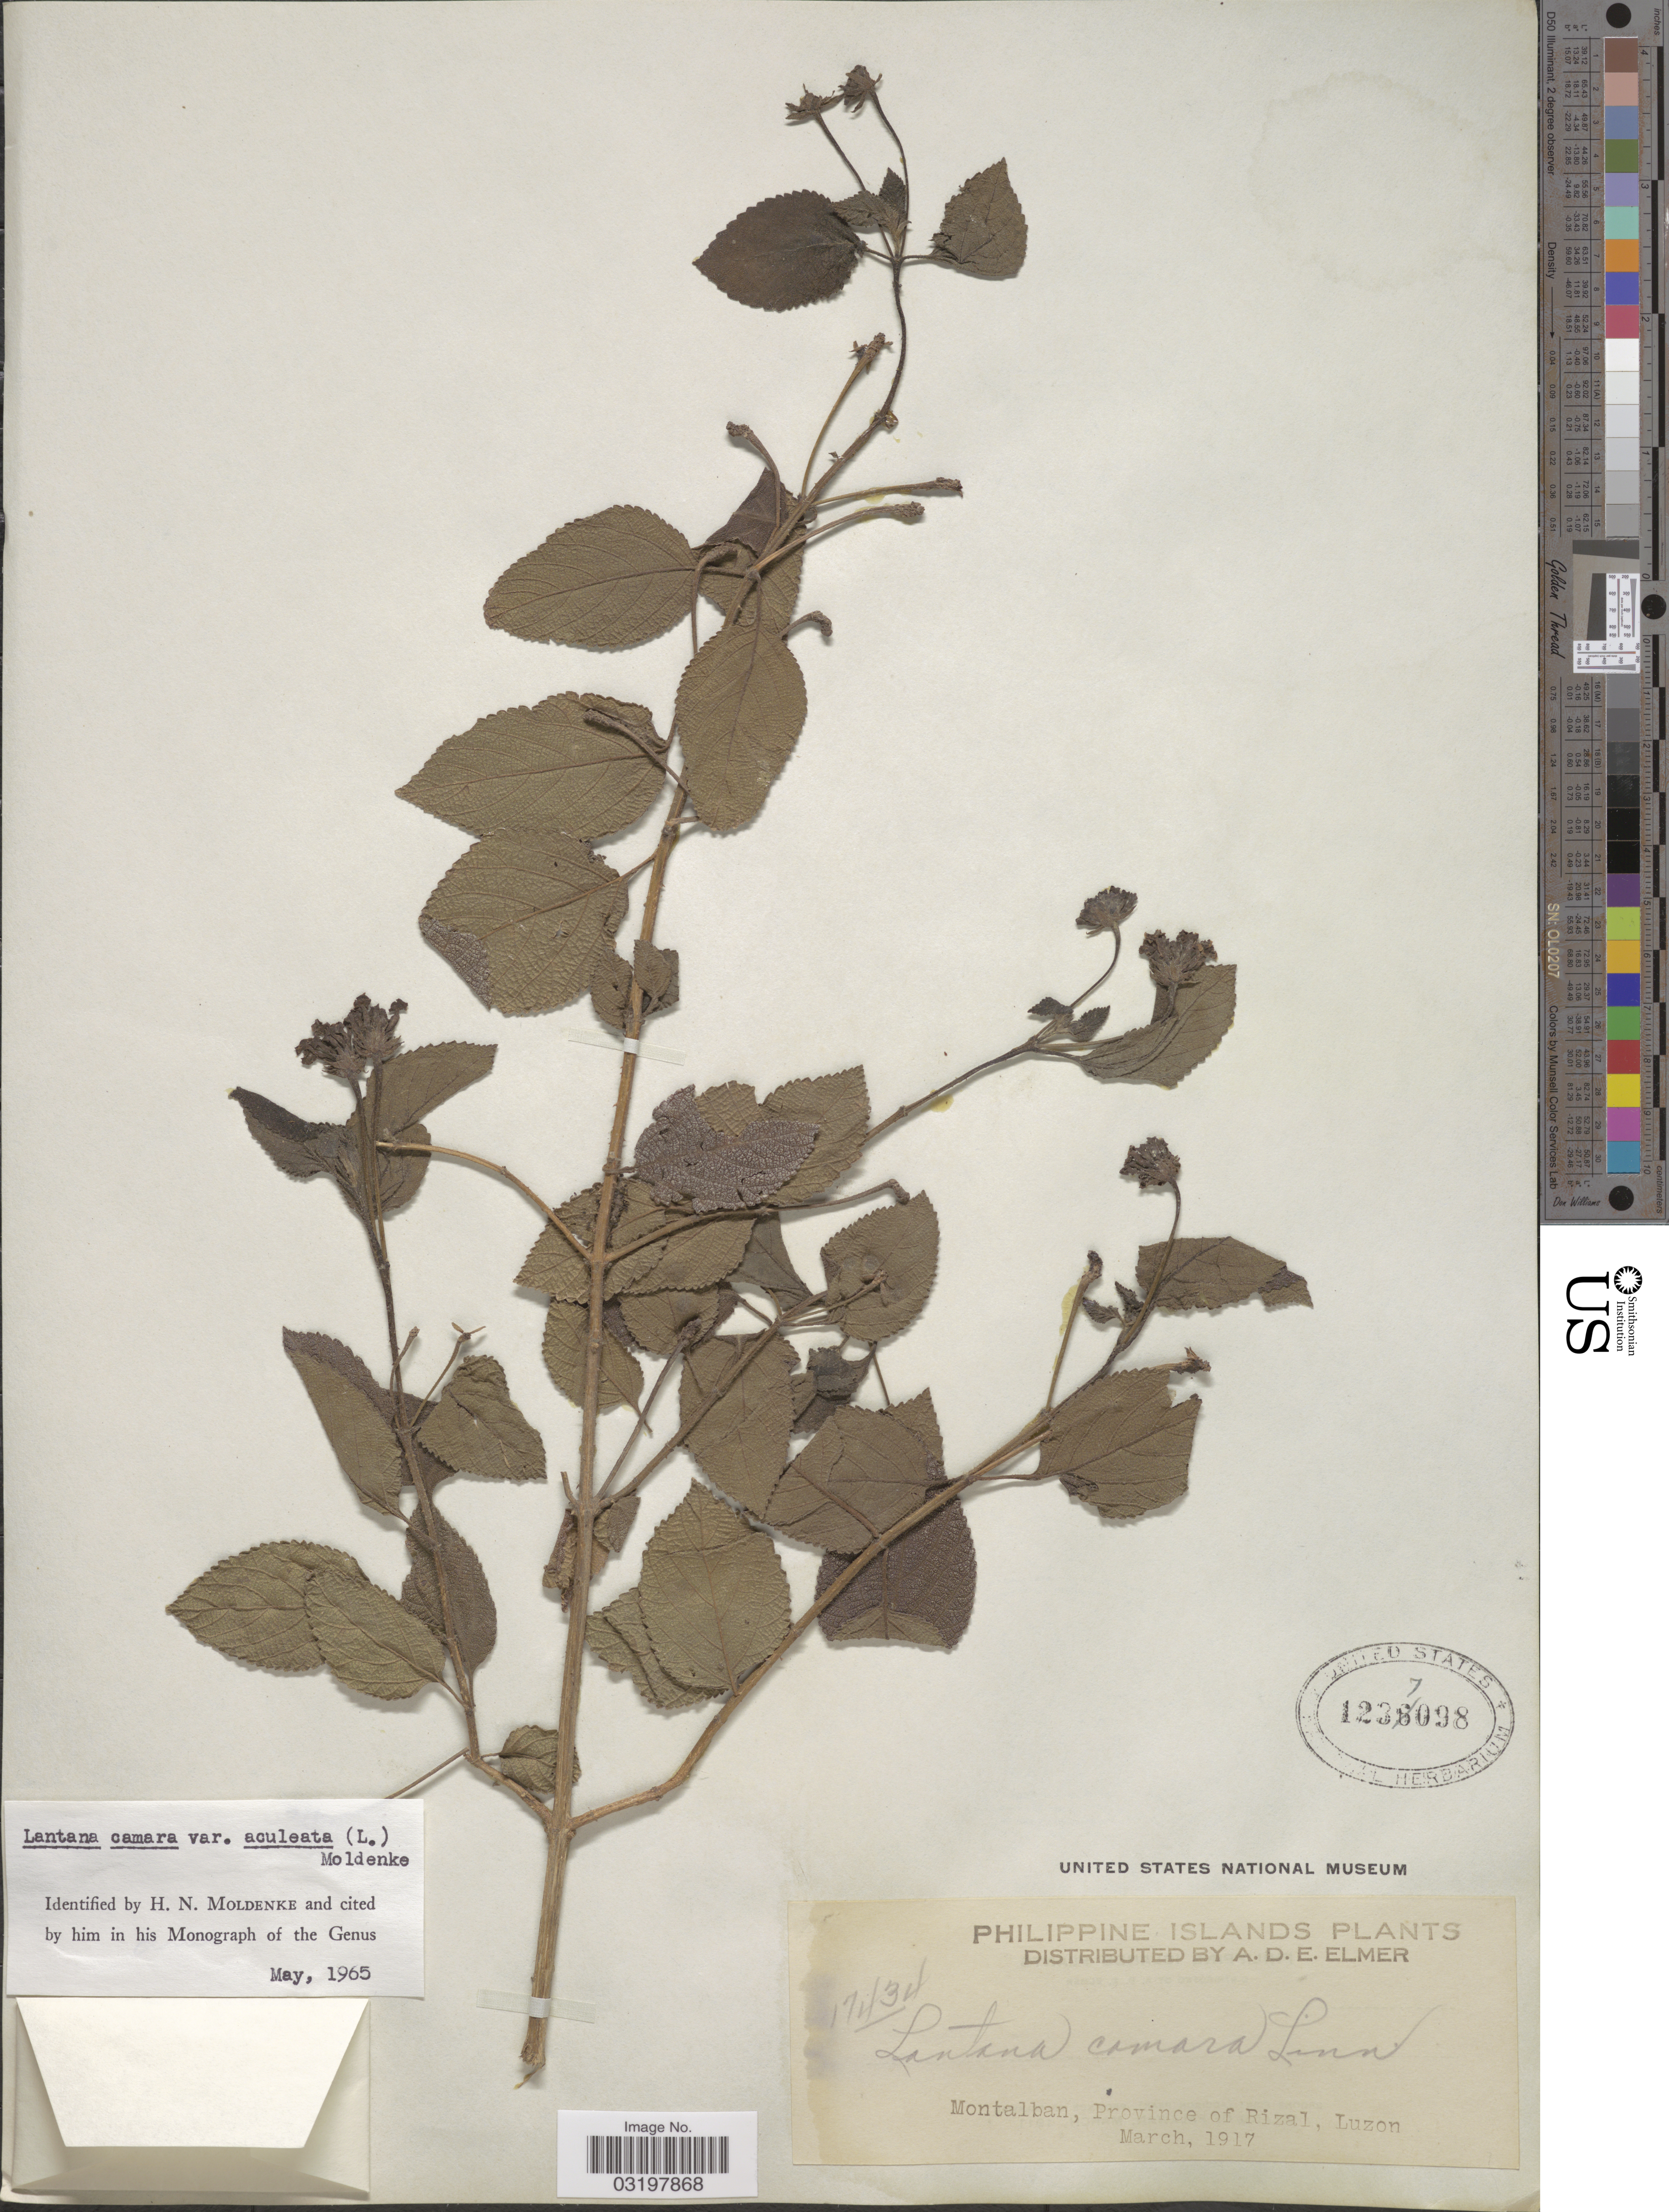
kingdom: Plantae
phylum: Tracheophyta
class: Magnoliopsida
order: Lamiales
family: Verbenaceae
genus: Lantana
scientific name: Lantana camara var. aculeata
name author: (L.) Moldenke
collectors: A. D. E. Elmer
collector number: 17434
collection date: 1917-03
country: Philippines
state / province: Calabarzon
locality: Philippine Islands. Montalban, Province of Rizal, Luzon.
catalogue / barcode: US 1237098